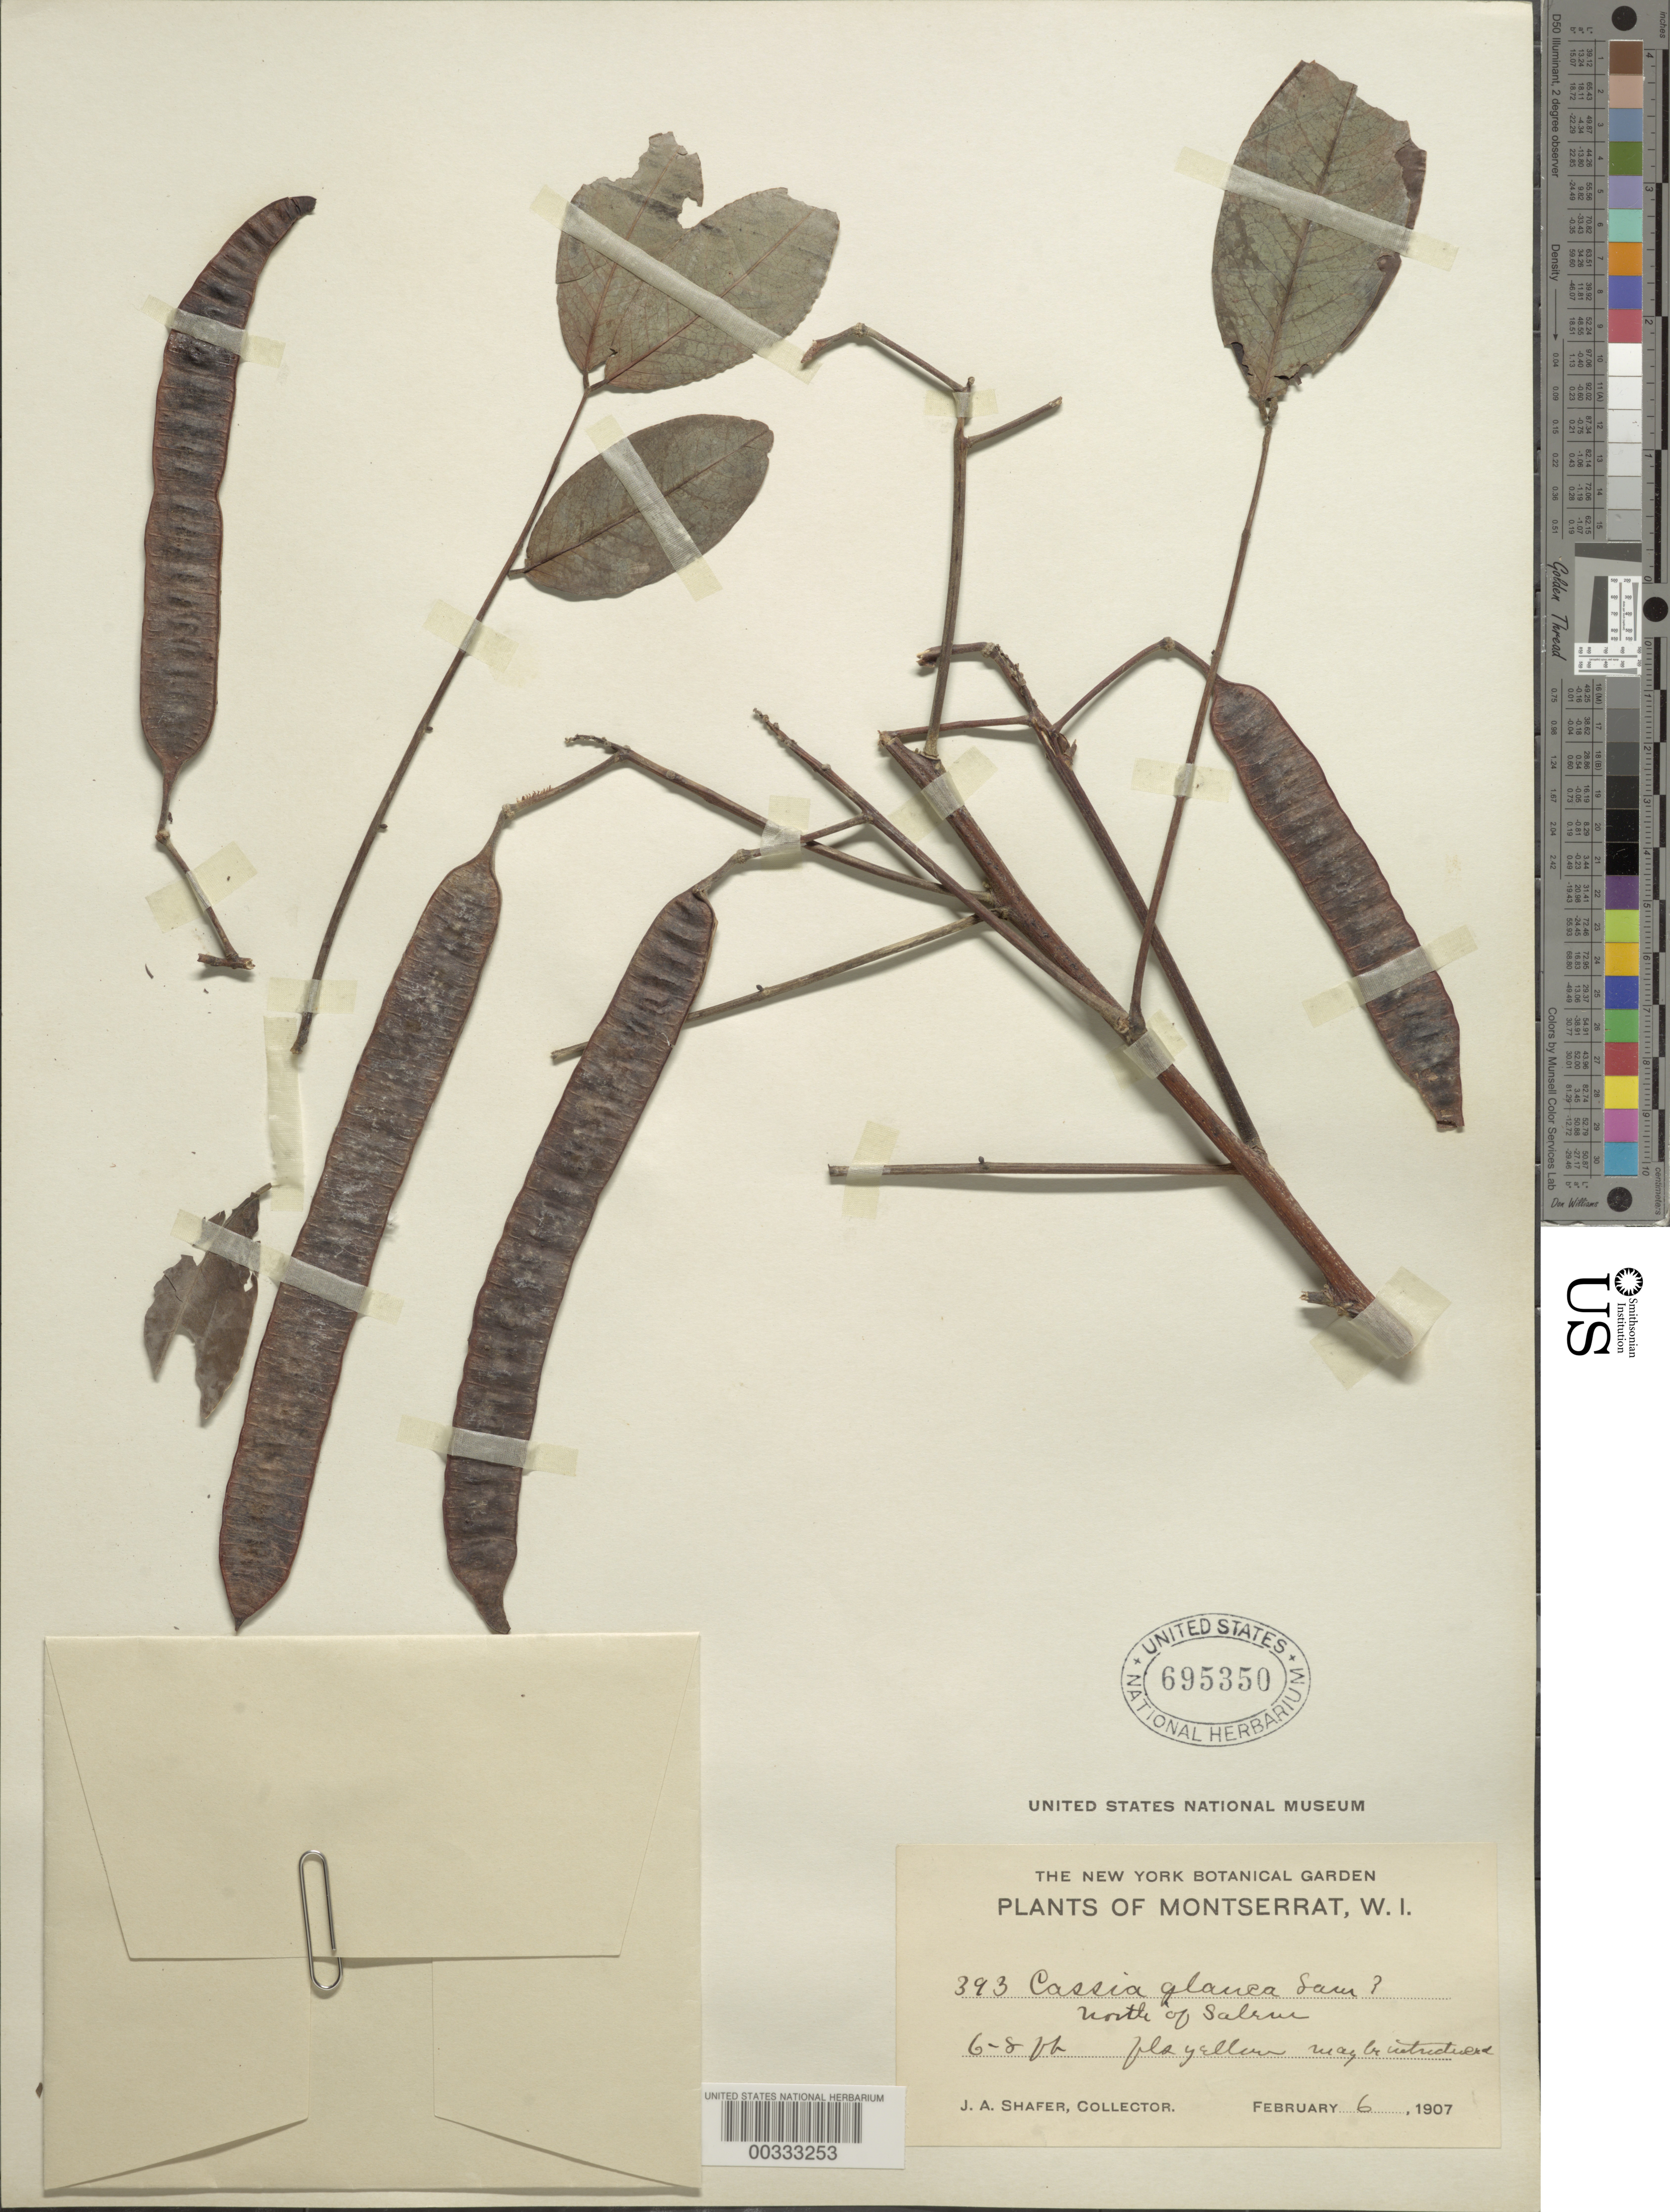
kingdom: Plantae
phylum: Tracheophyta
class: Magnoliopsida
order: Fabales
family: Fabaceae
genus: Senna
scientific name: Senna surattensis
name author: (Burm. f.) H.S. Irwin & Barneby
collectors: J. A. Shafer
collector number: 393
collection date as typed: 06 Feb 1907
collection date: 1907-02-06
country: Montserrat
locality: N of salene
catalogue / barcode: US 695350